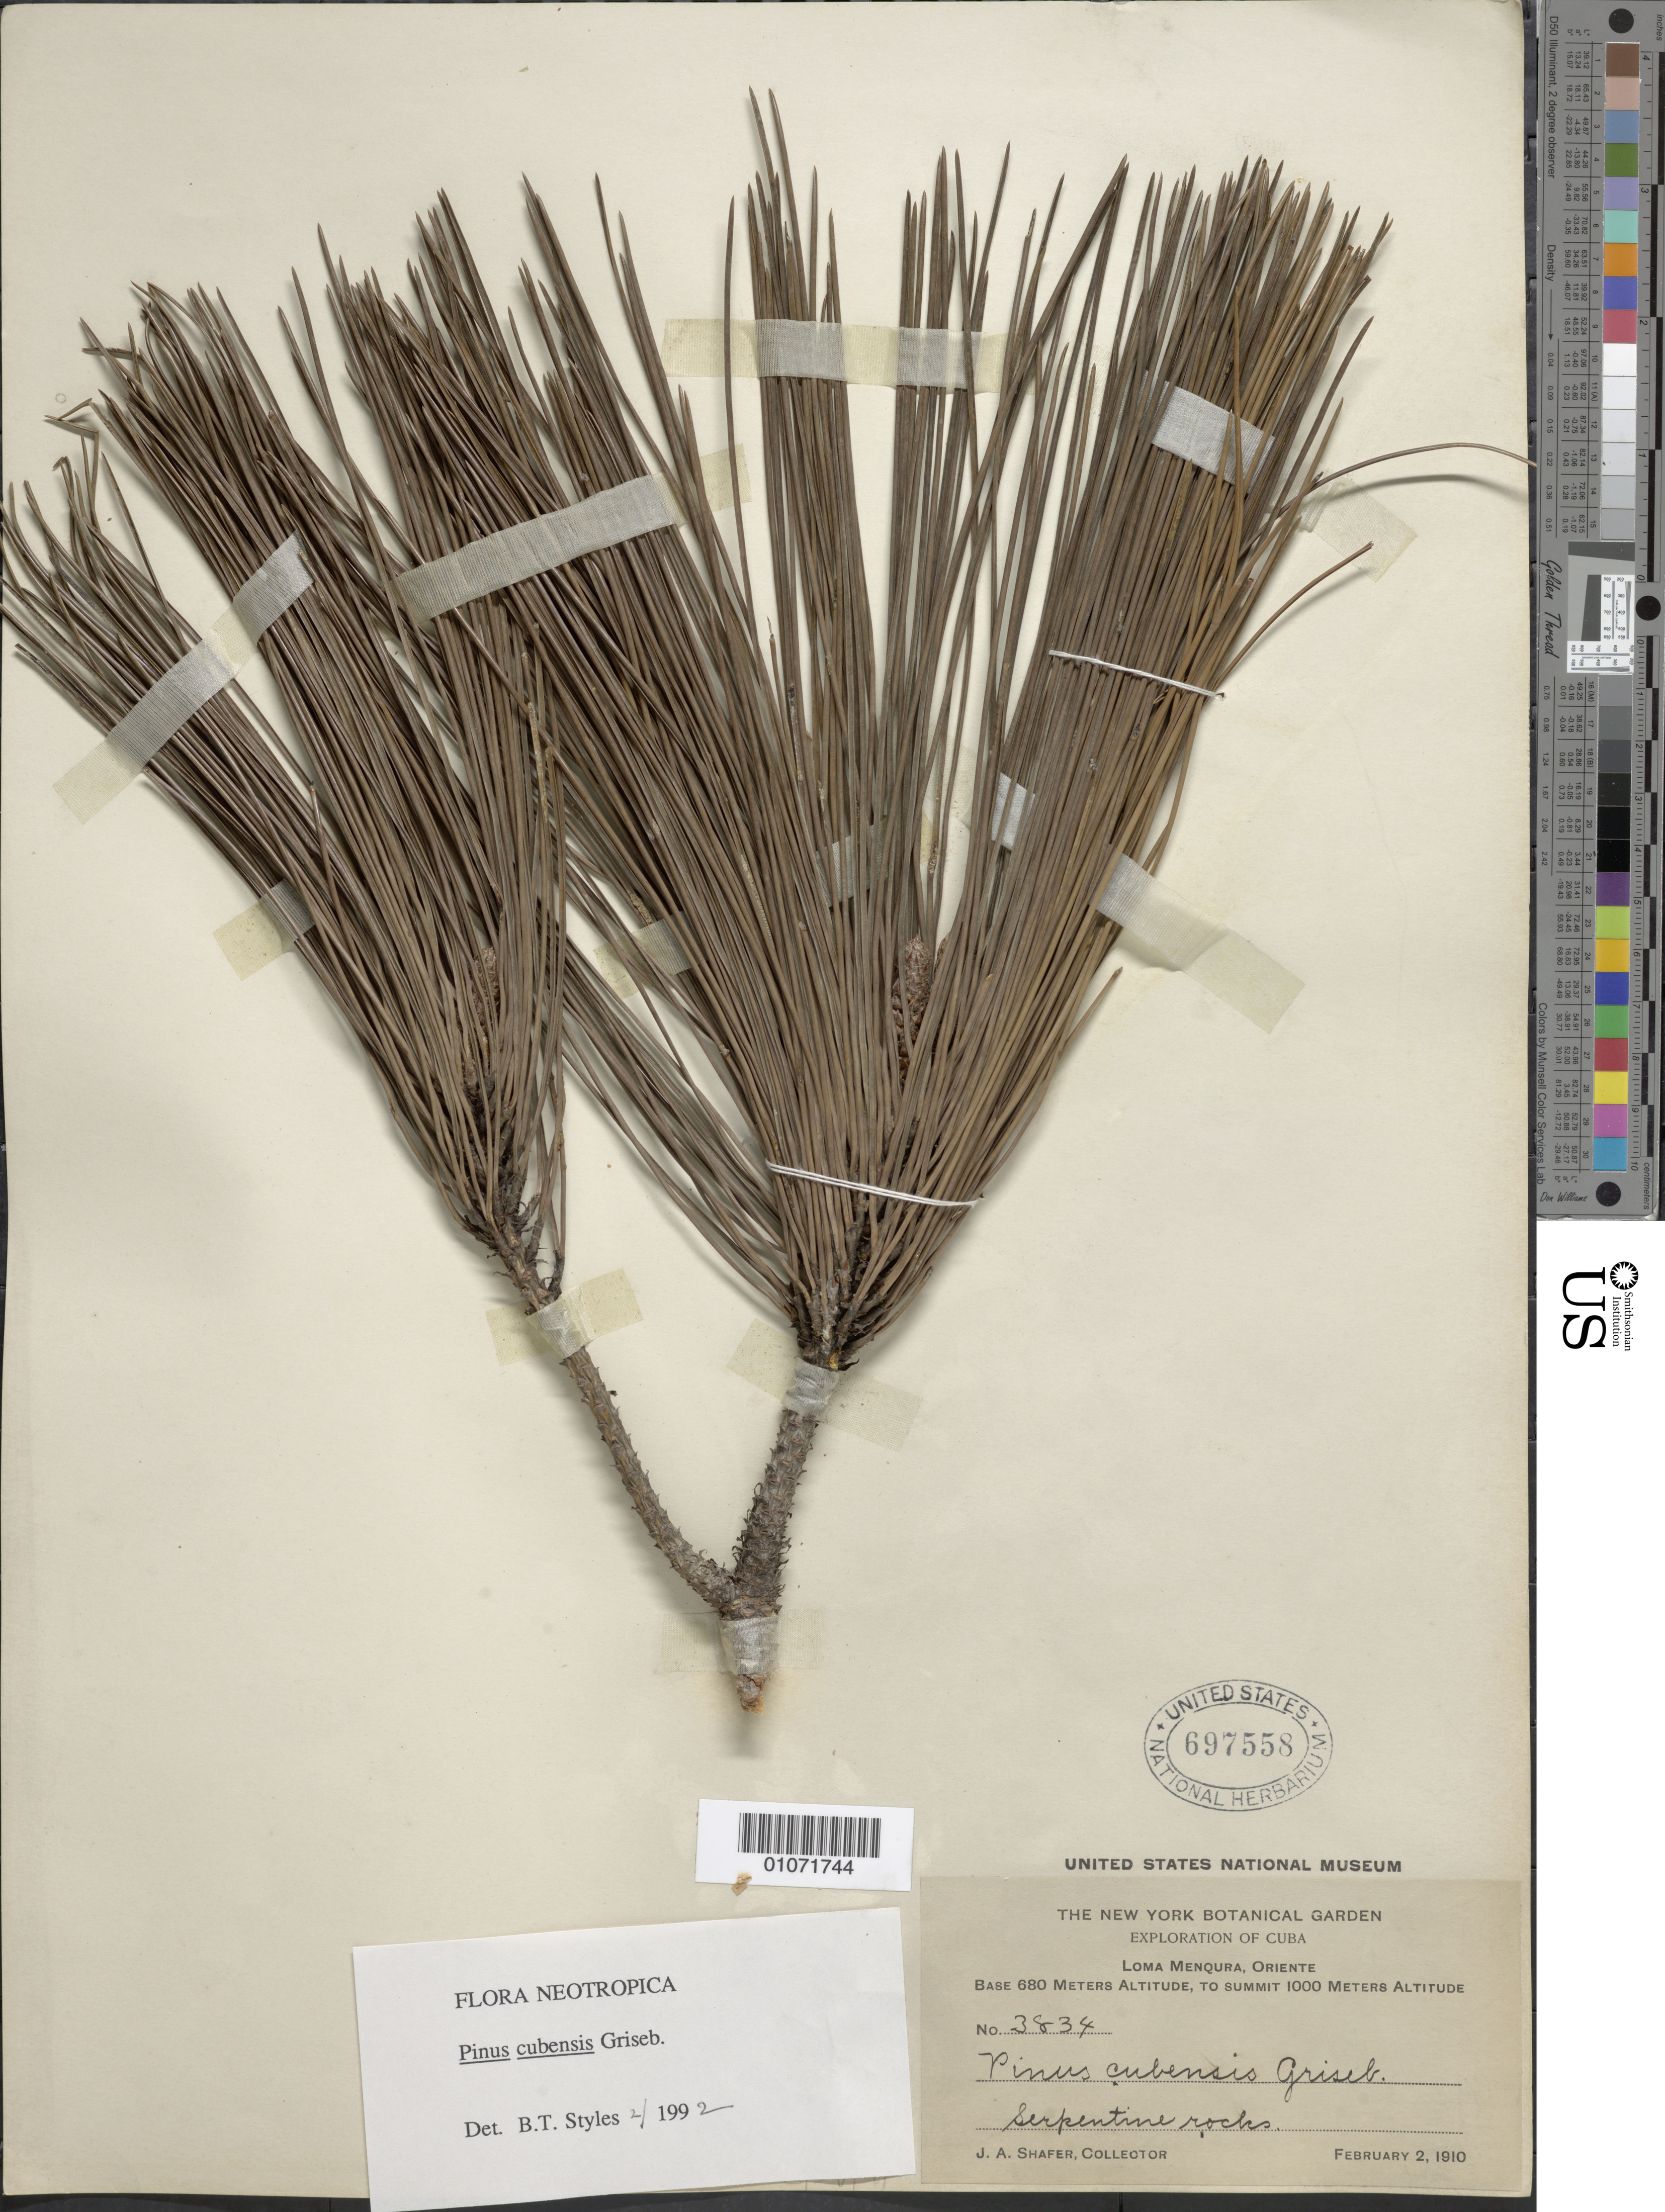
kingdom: Plantae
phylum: Tracheophyta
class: Pinopsida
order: Pinales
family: Pinaceae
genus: Pinus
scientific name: Pinus cubensis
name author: Griseb.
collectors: J. A. Shafer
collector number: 3834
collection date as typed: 02 Feb 1910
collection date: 1910-02-02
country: Cuba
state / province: Oriente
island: Cuba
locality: la Menquara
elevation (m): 680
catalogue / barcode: US 697558